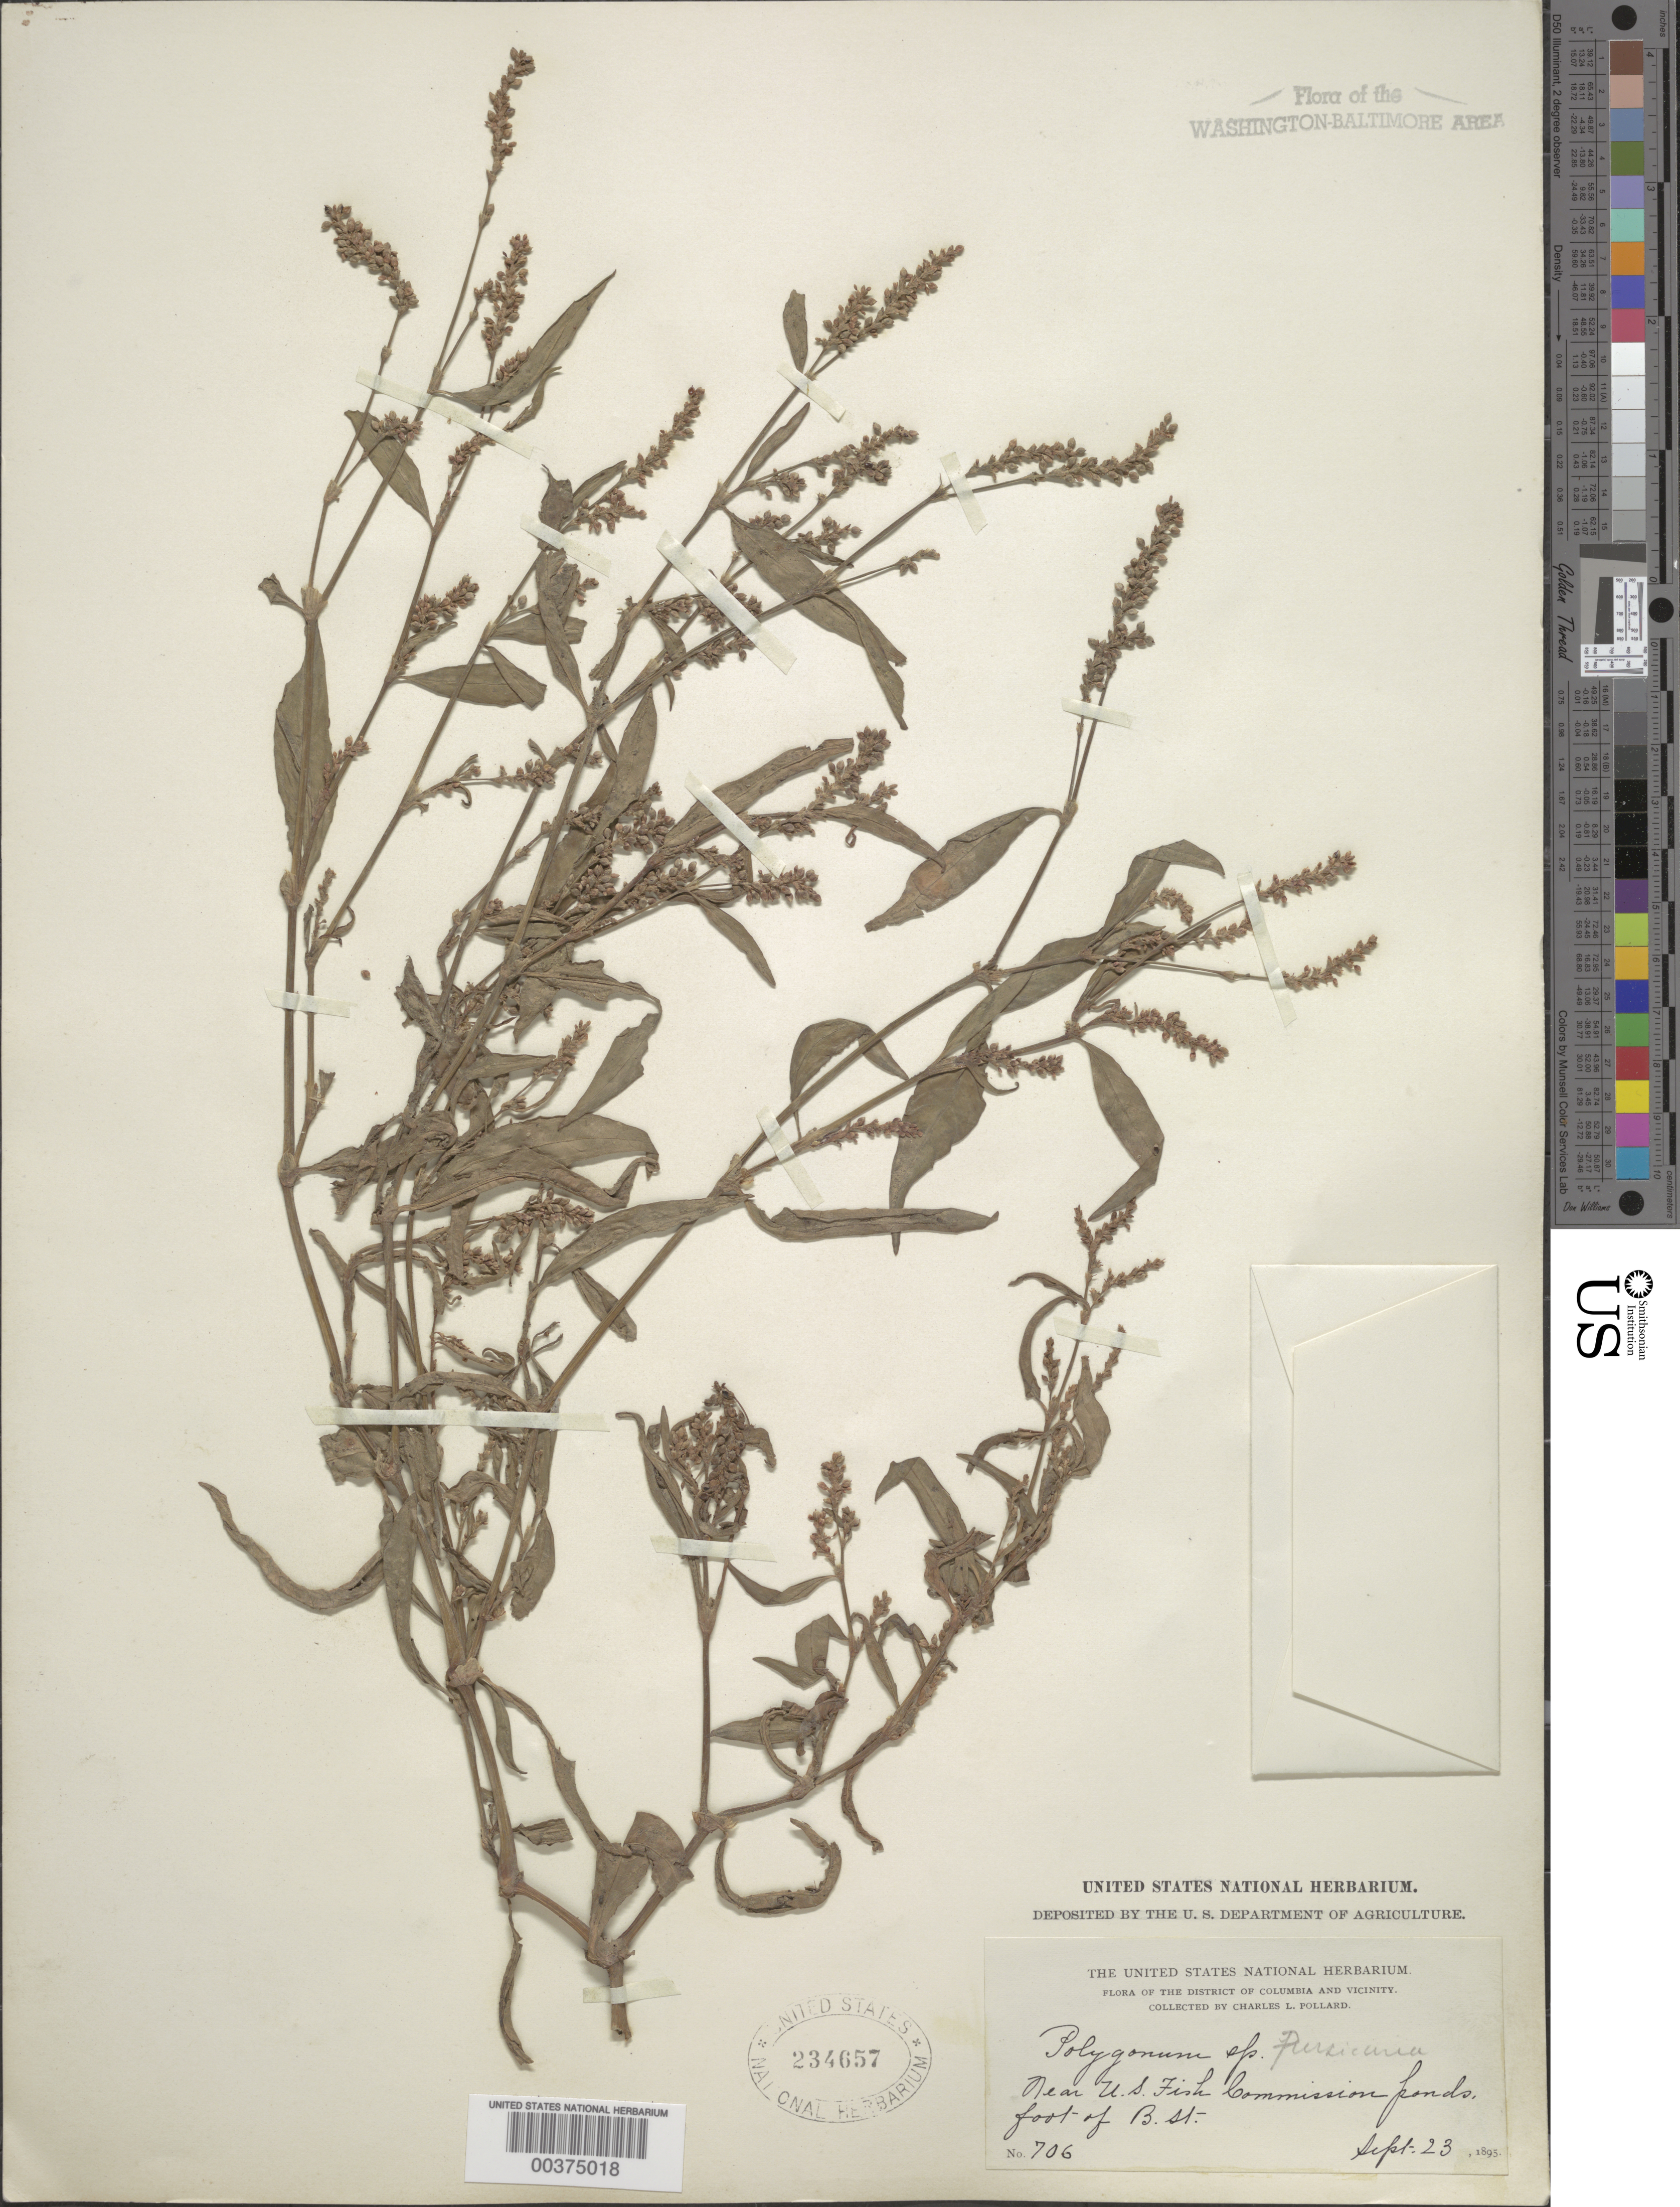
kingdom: Plantae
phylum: Tracheophyta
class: Magnoliopsida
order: Caryophyllales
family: Polygonaceae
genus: Persicaria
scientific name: Persicaria maculosa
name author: S.F. Gray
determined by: Atha, D. E.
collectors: C. L. Pollard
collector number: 706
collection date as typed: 23 Sep 1895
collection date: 1895-09-23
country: United States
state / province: District of Columbia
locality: U.S. Fish Commission Ponds, B. St.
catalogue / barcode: US 234657